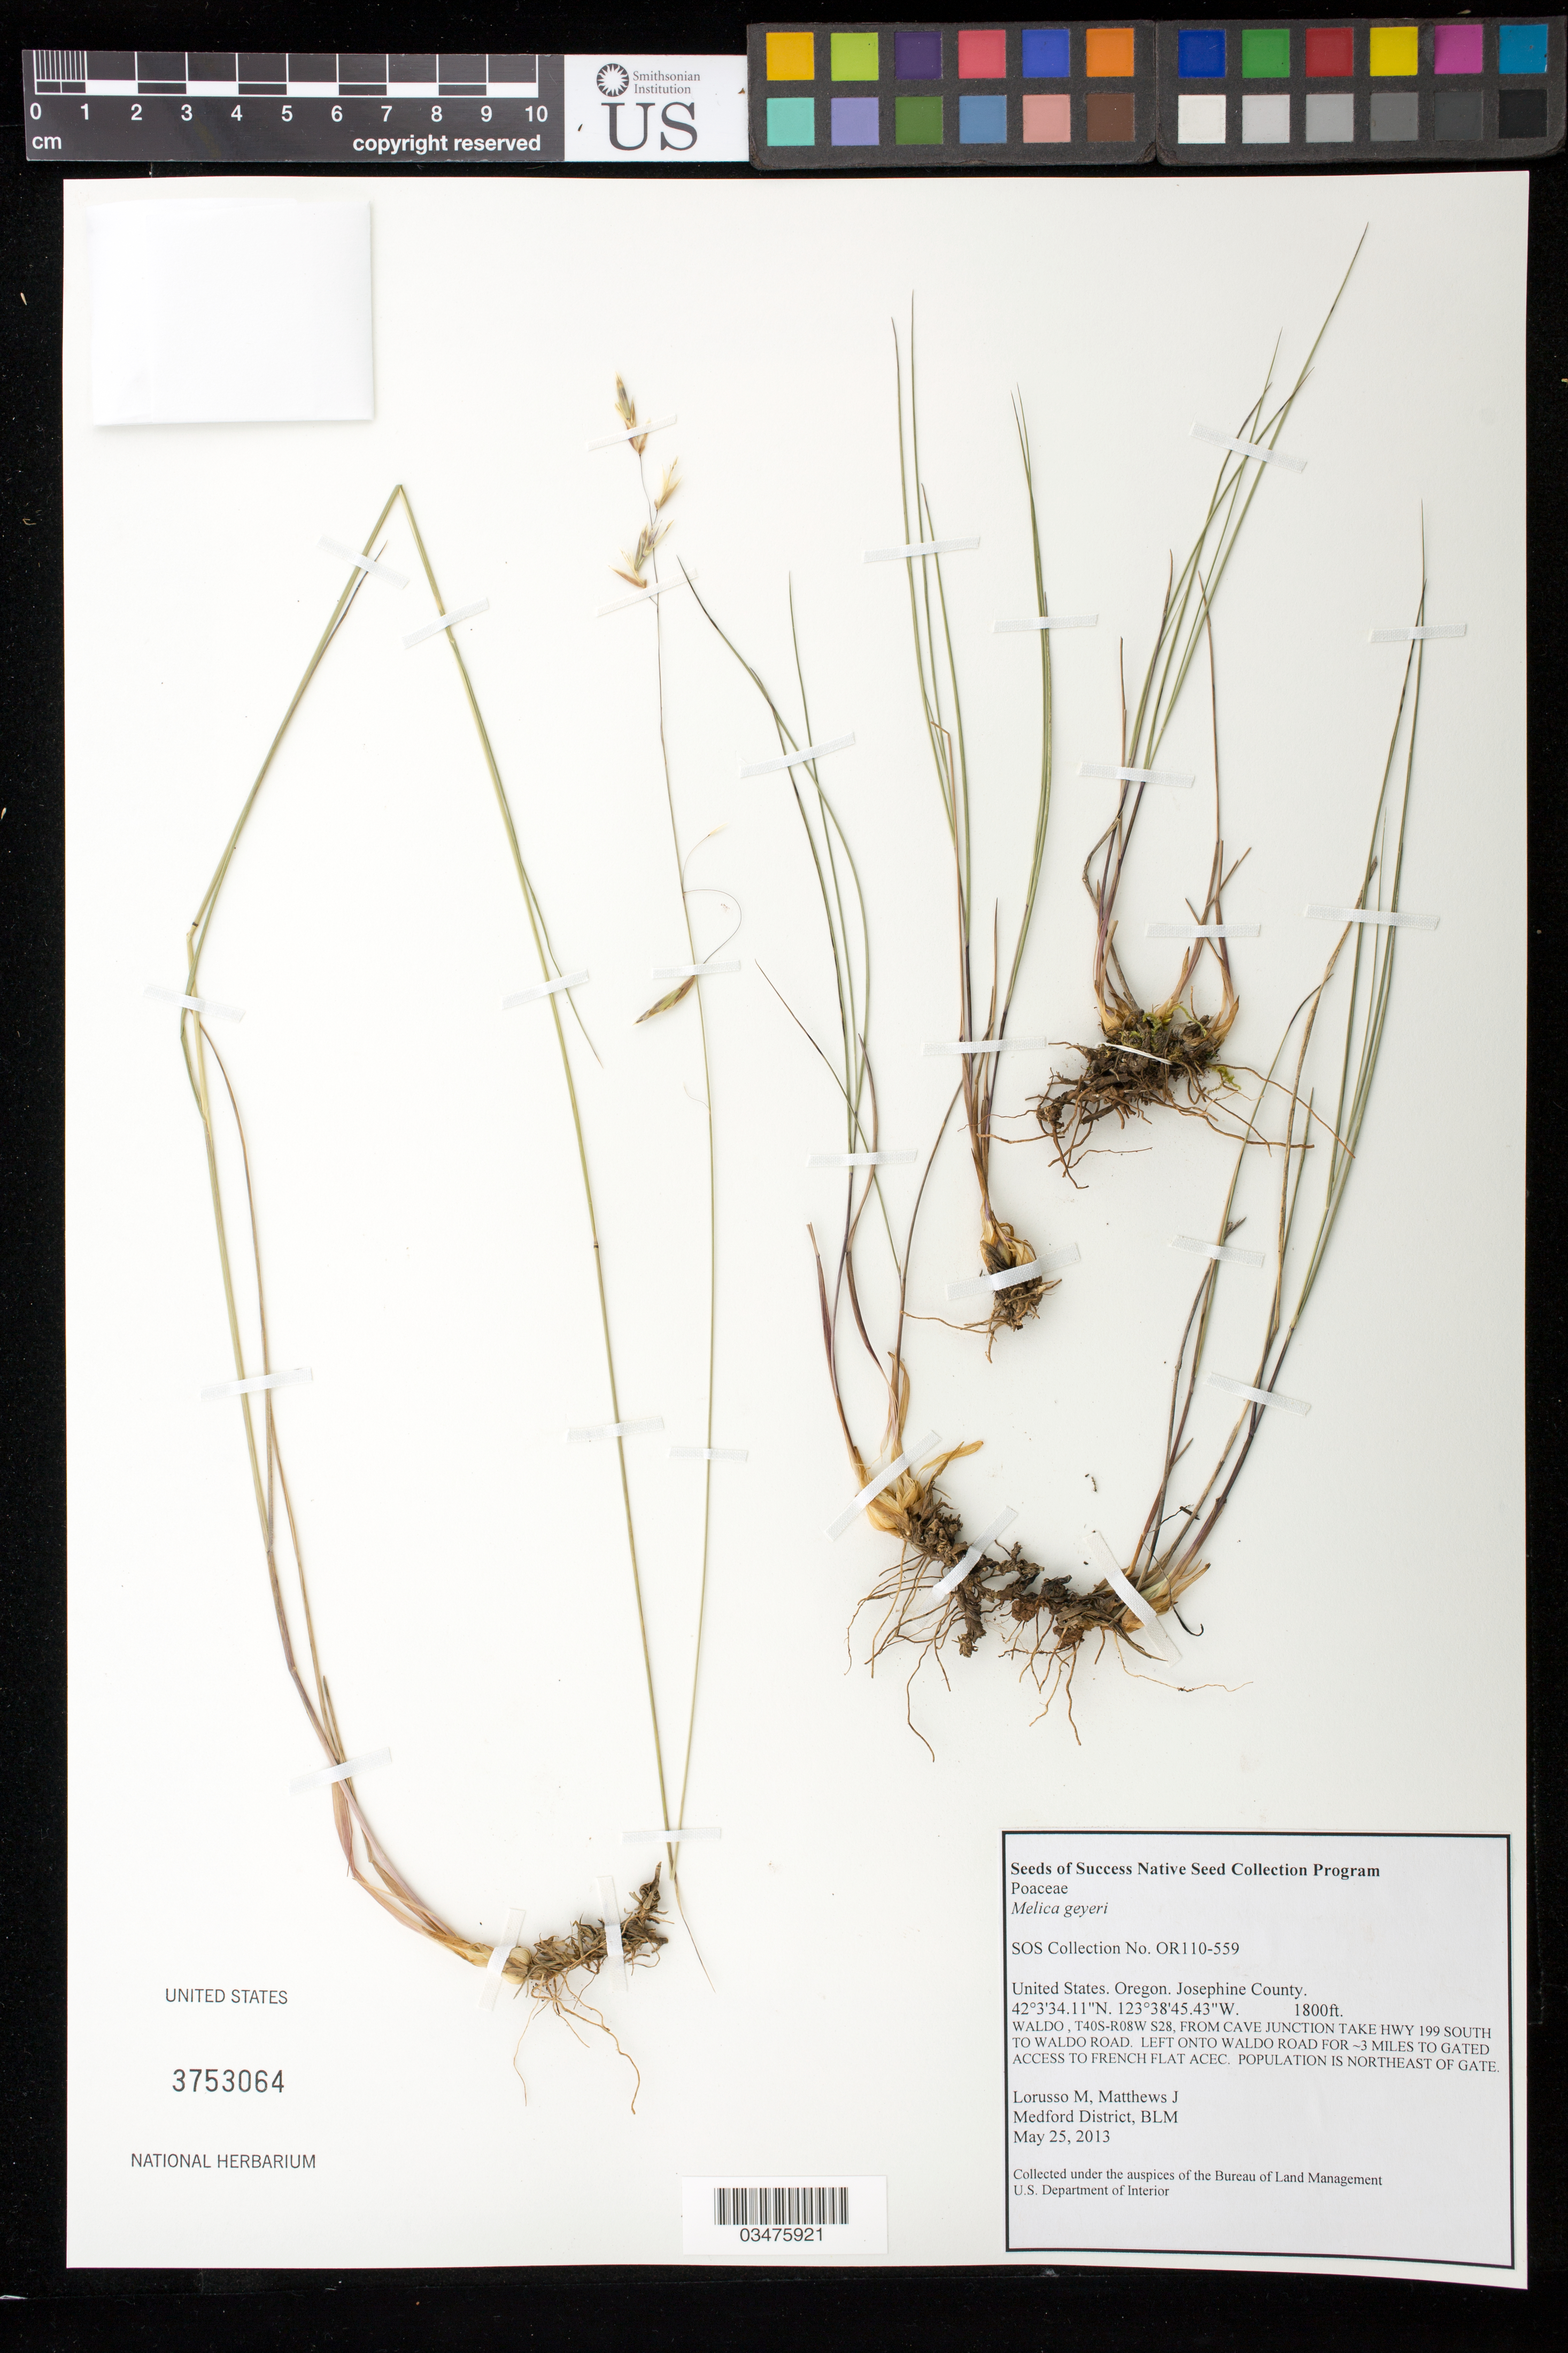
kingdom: Plantae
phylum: Tracheophyta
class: Liliopsida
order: Poales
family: Poaceae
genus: Melica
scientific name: Melica geyeri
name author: Munro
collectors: M. Lorusso & J. Matthews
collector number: OR110-559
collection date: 2013-05-25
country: United States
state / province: Oregon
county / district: Josephine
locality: Waldo, gated access to French Flat ACEC.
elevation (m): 549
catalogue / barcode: US 3753064